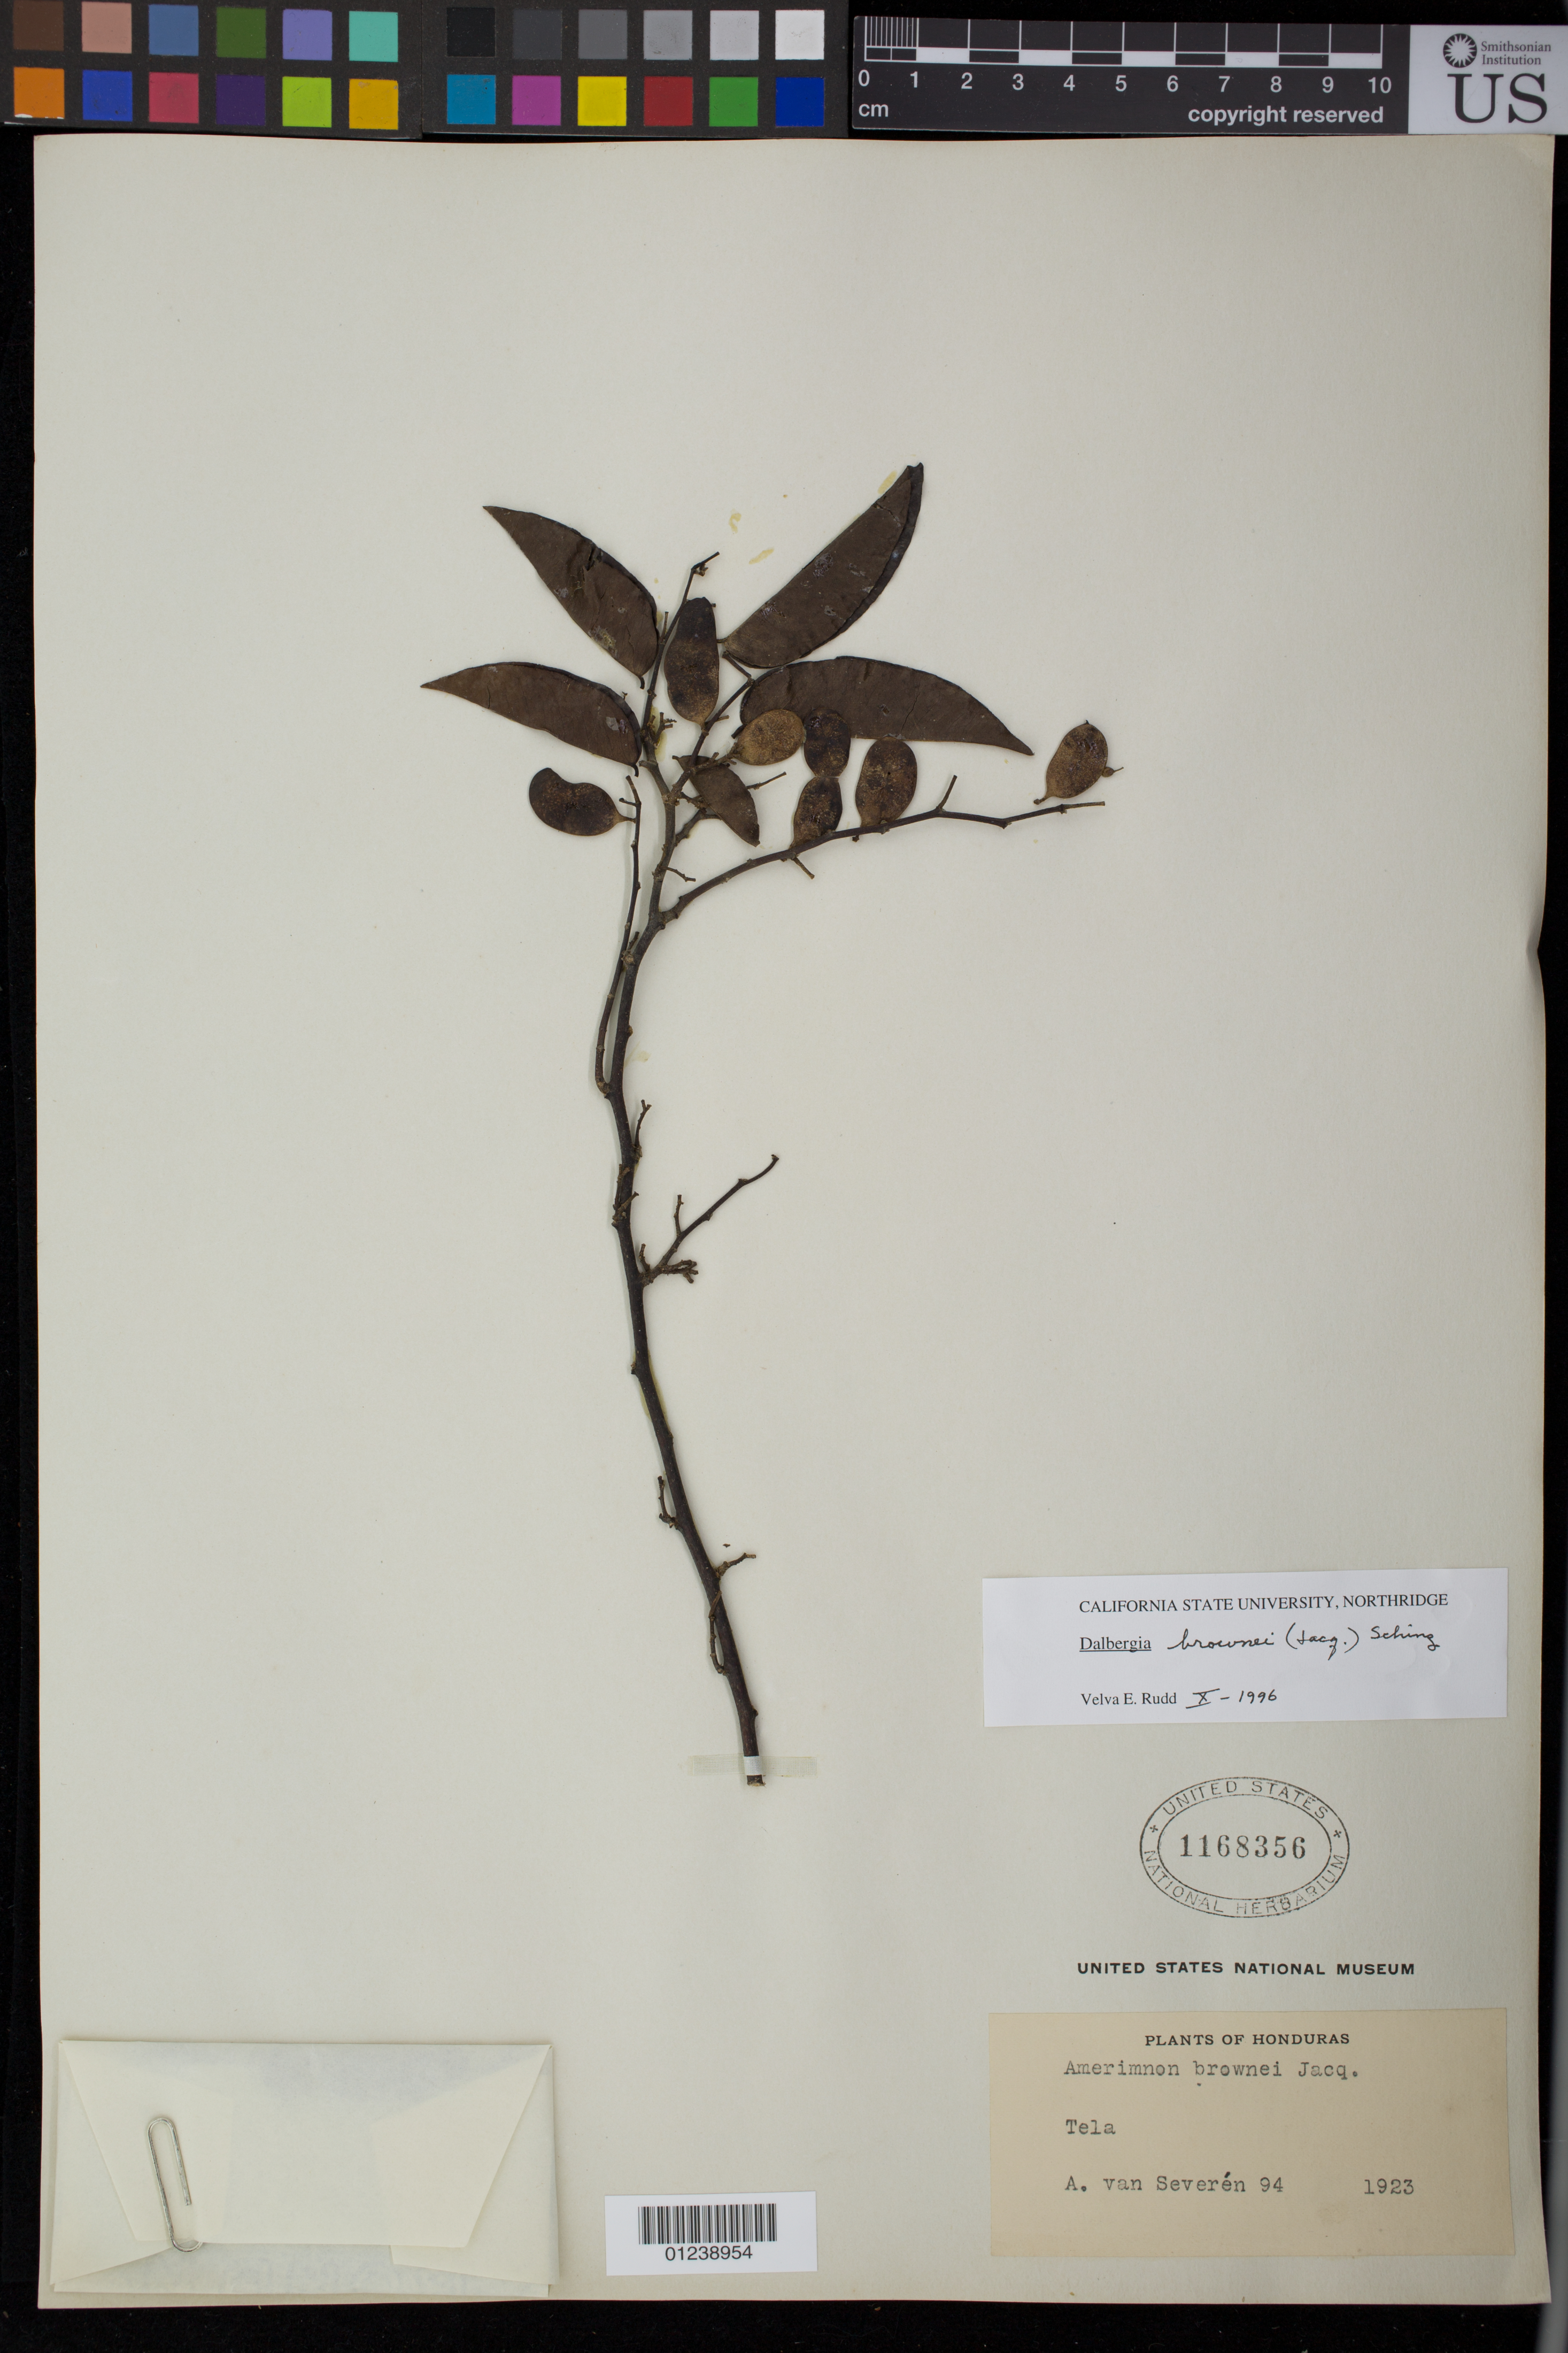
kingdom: Plantae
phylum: Tracheophyta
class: Magnoliopsida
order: Fabales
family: Fabaceae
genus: Dalbergia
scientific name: Dalbergia brownei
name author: (Jacq.) Schinz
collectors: A. Van Severen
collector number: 94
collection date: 1923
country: Honduras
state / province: Atlántida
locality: Tela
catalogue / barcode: US 1168356